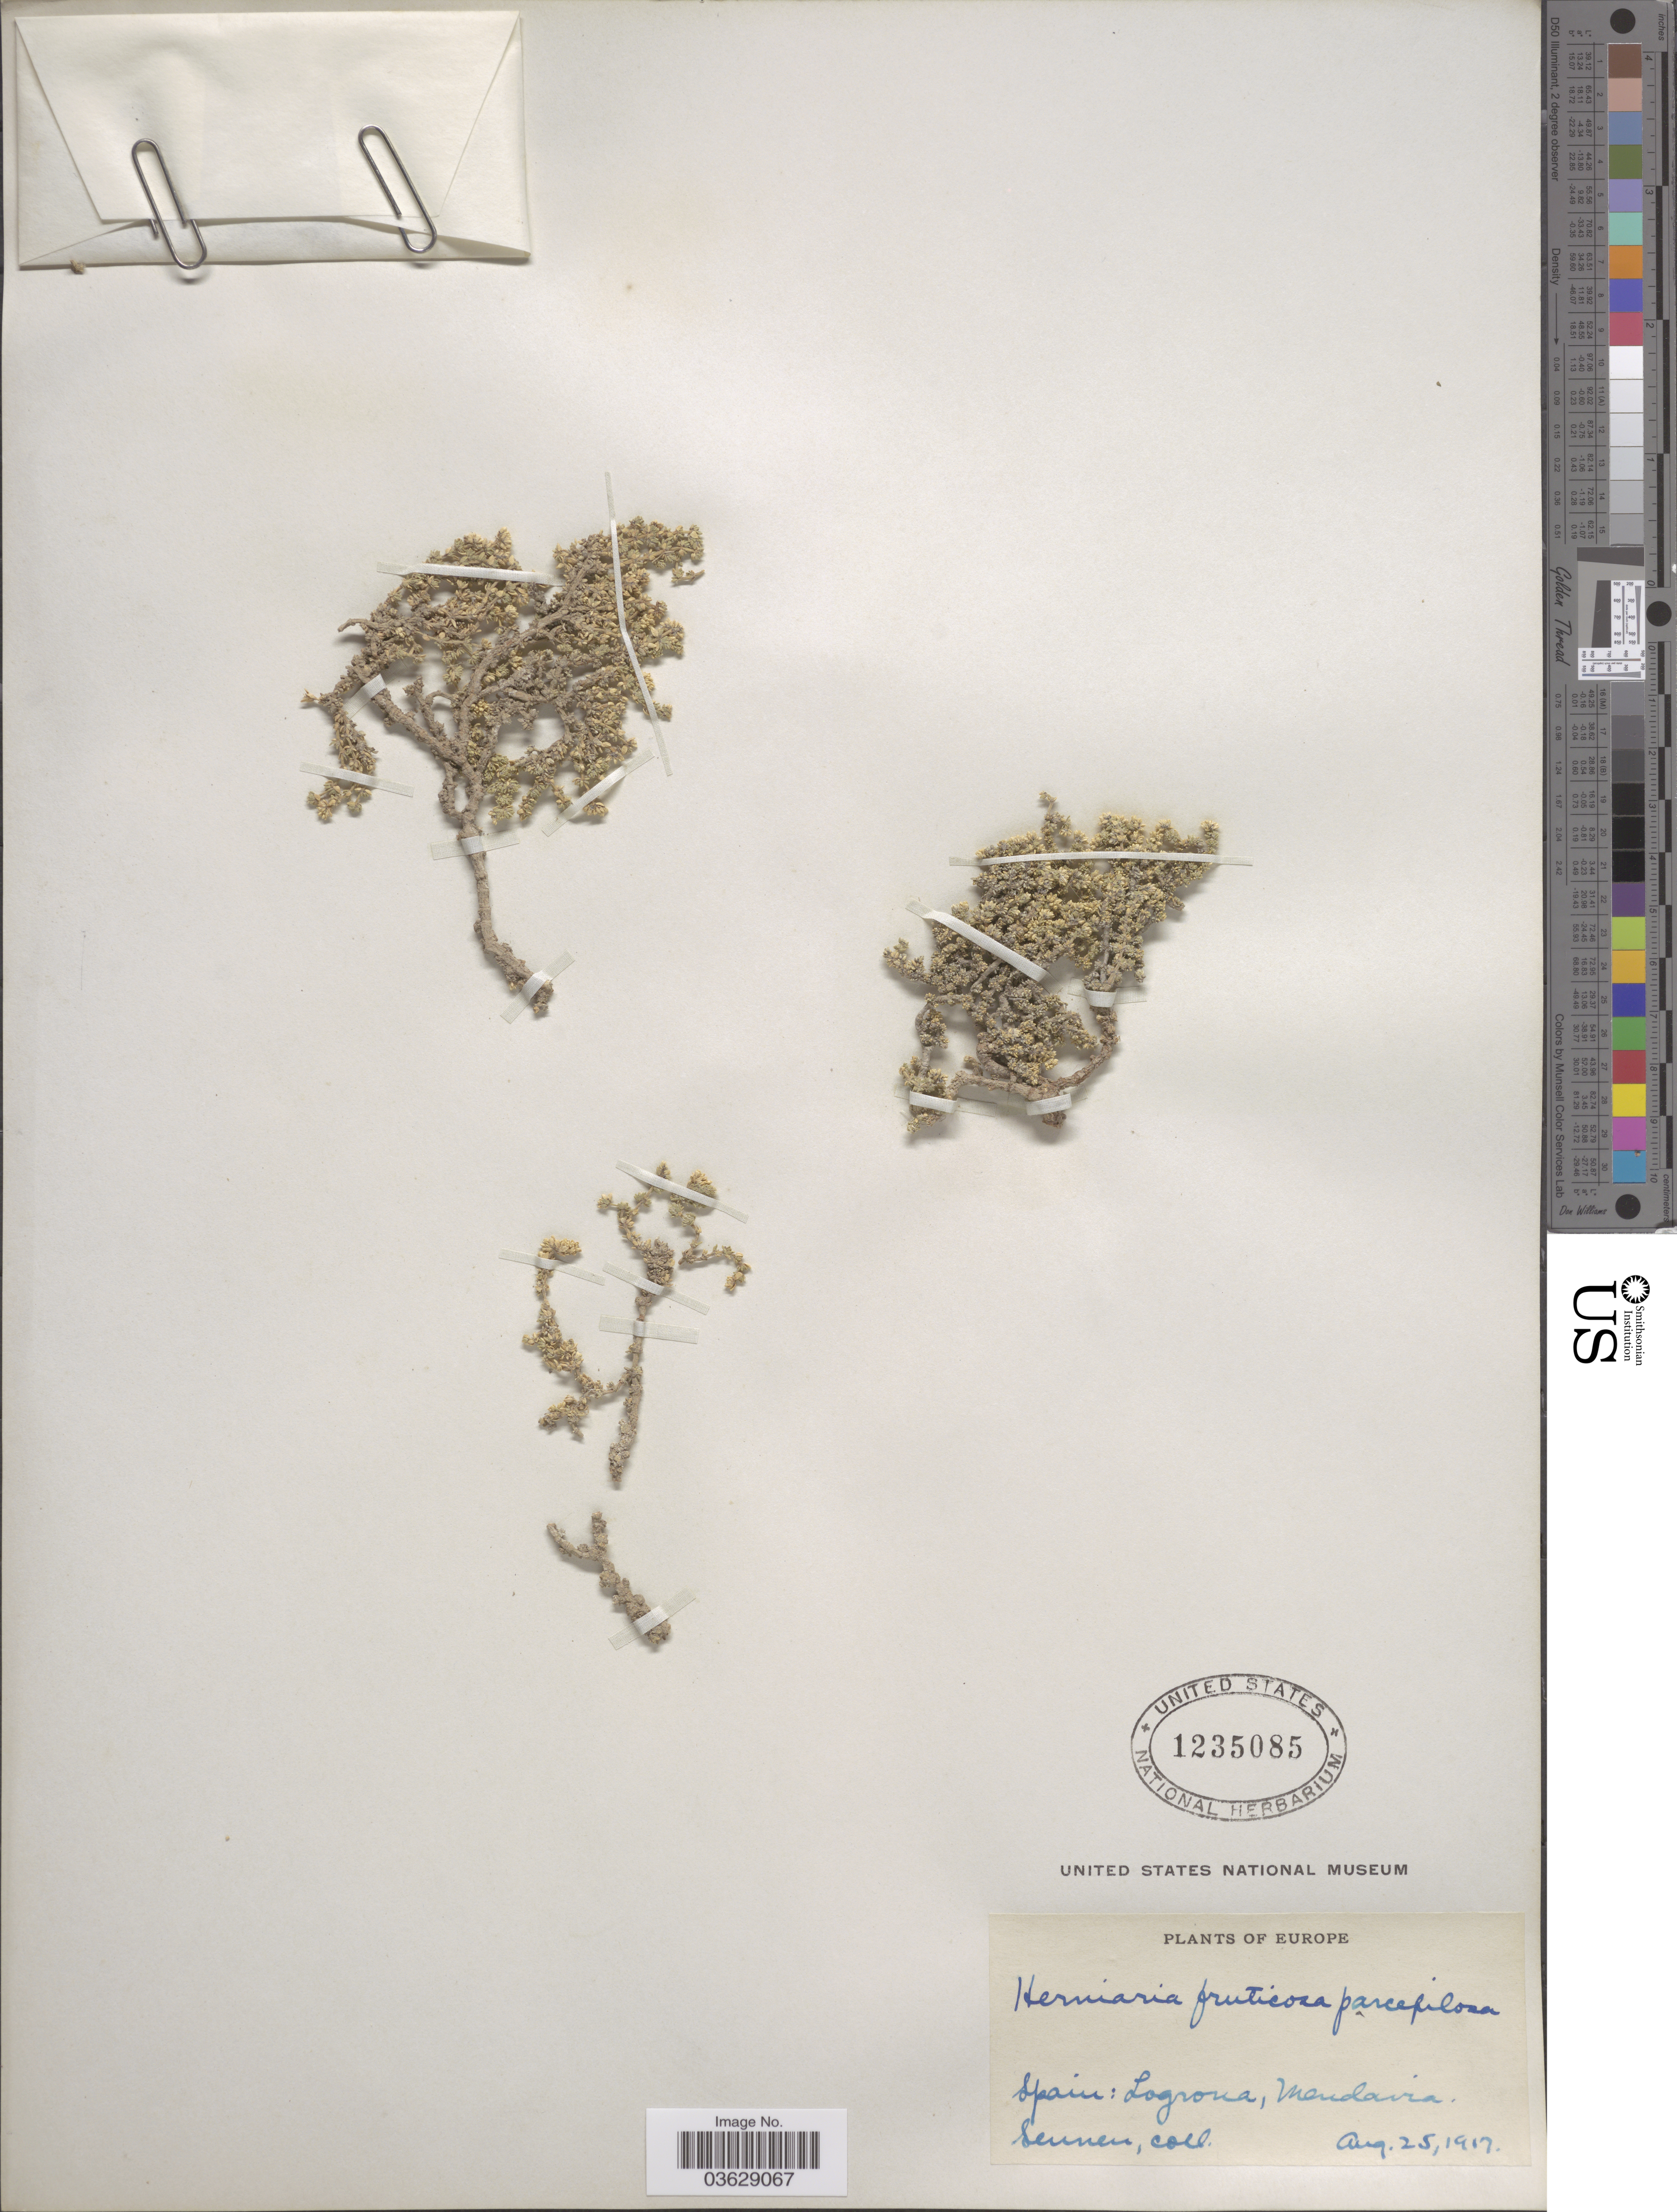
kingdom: Plantae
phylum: Tracheophyta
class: Magnoliopsida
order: Caryophyllales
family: Caryophyllaceae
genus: Herniaria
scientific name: Herniaria fruticosa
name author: L.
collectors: E. Sennen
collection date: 1917-08-25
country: Spain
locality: Logrono, Mendavia. Europe.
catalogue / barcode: US 1235085